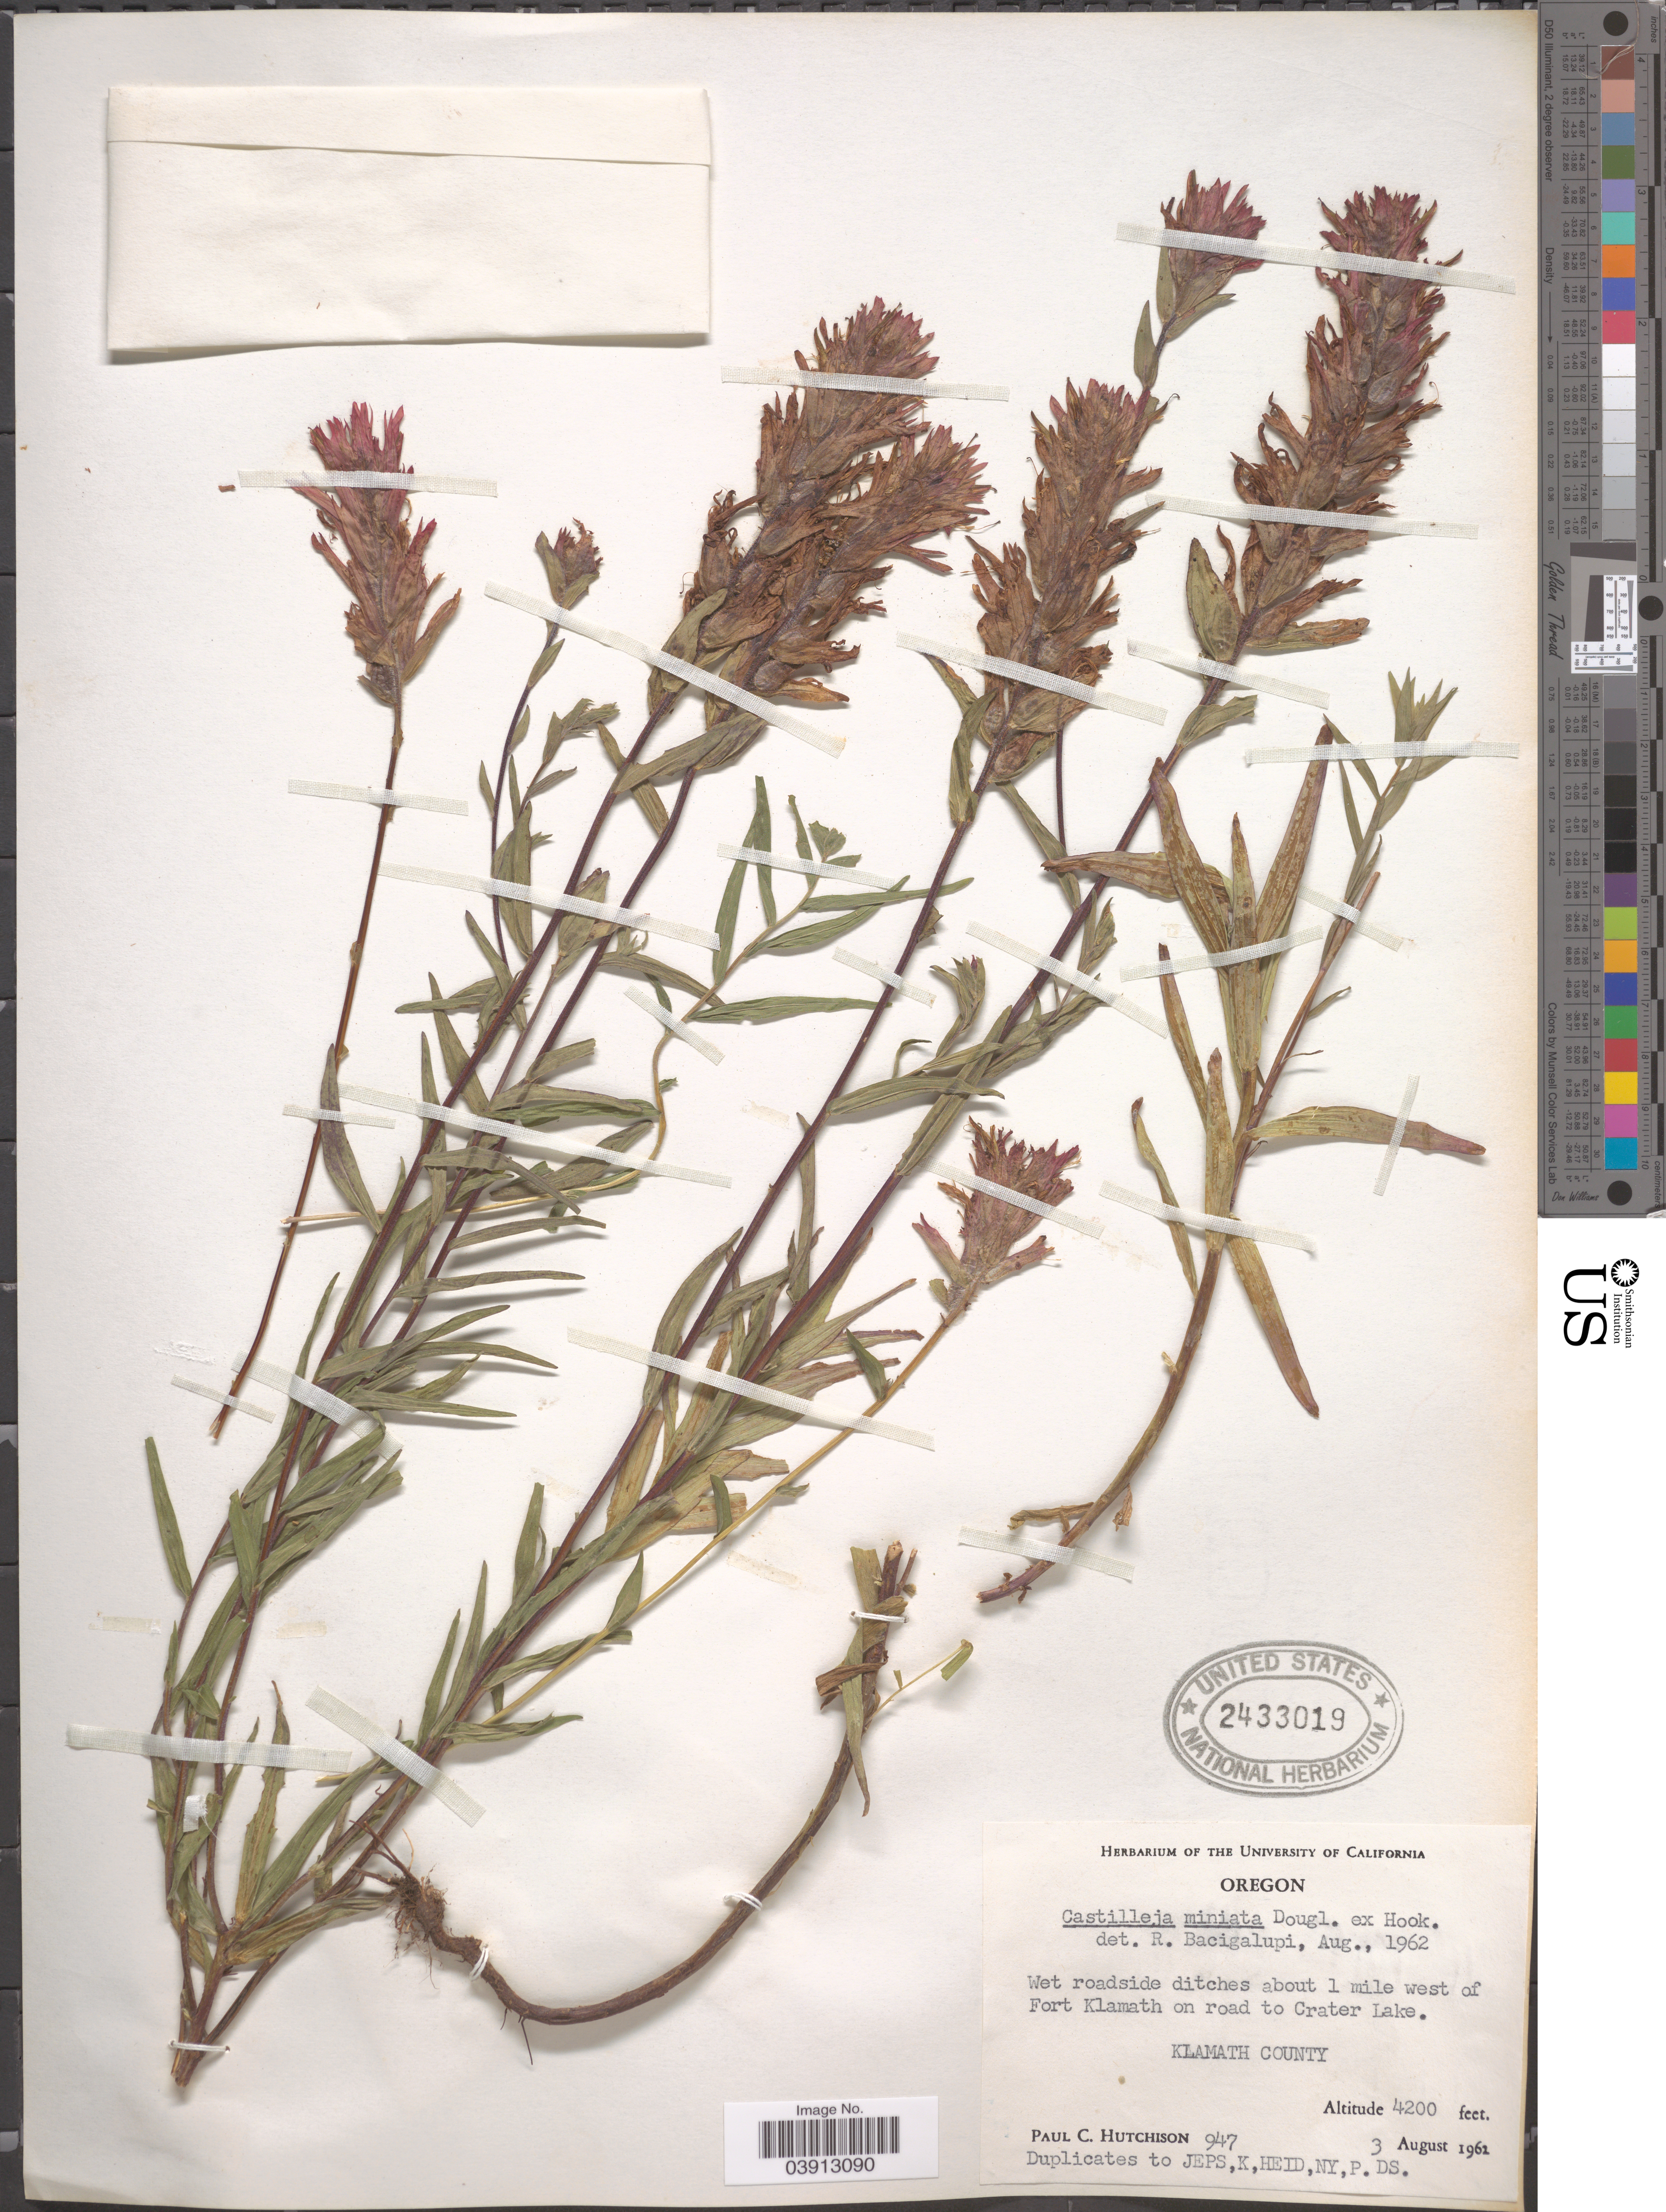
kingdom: Plantae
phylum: Tracheophyta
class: Magnoliopsida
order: Lamiales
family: Orobanchaceae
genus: Castilleja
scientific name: Castilleja miniata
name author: Douglas ex Hook.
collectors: P. C. Hutchison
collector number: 947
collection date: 1962-08-03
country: United States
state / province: Oregon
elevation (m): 1280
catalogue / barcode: US 2433019